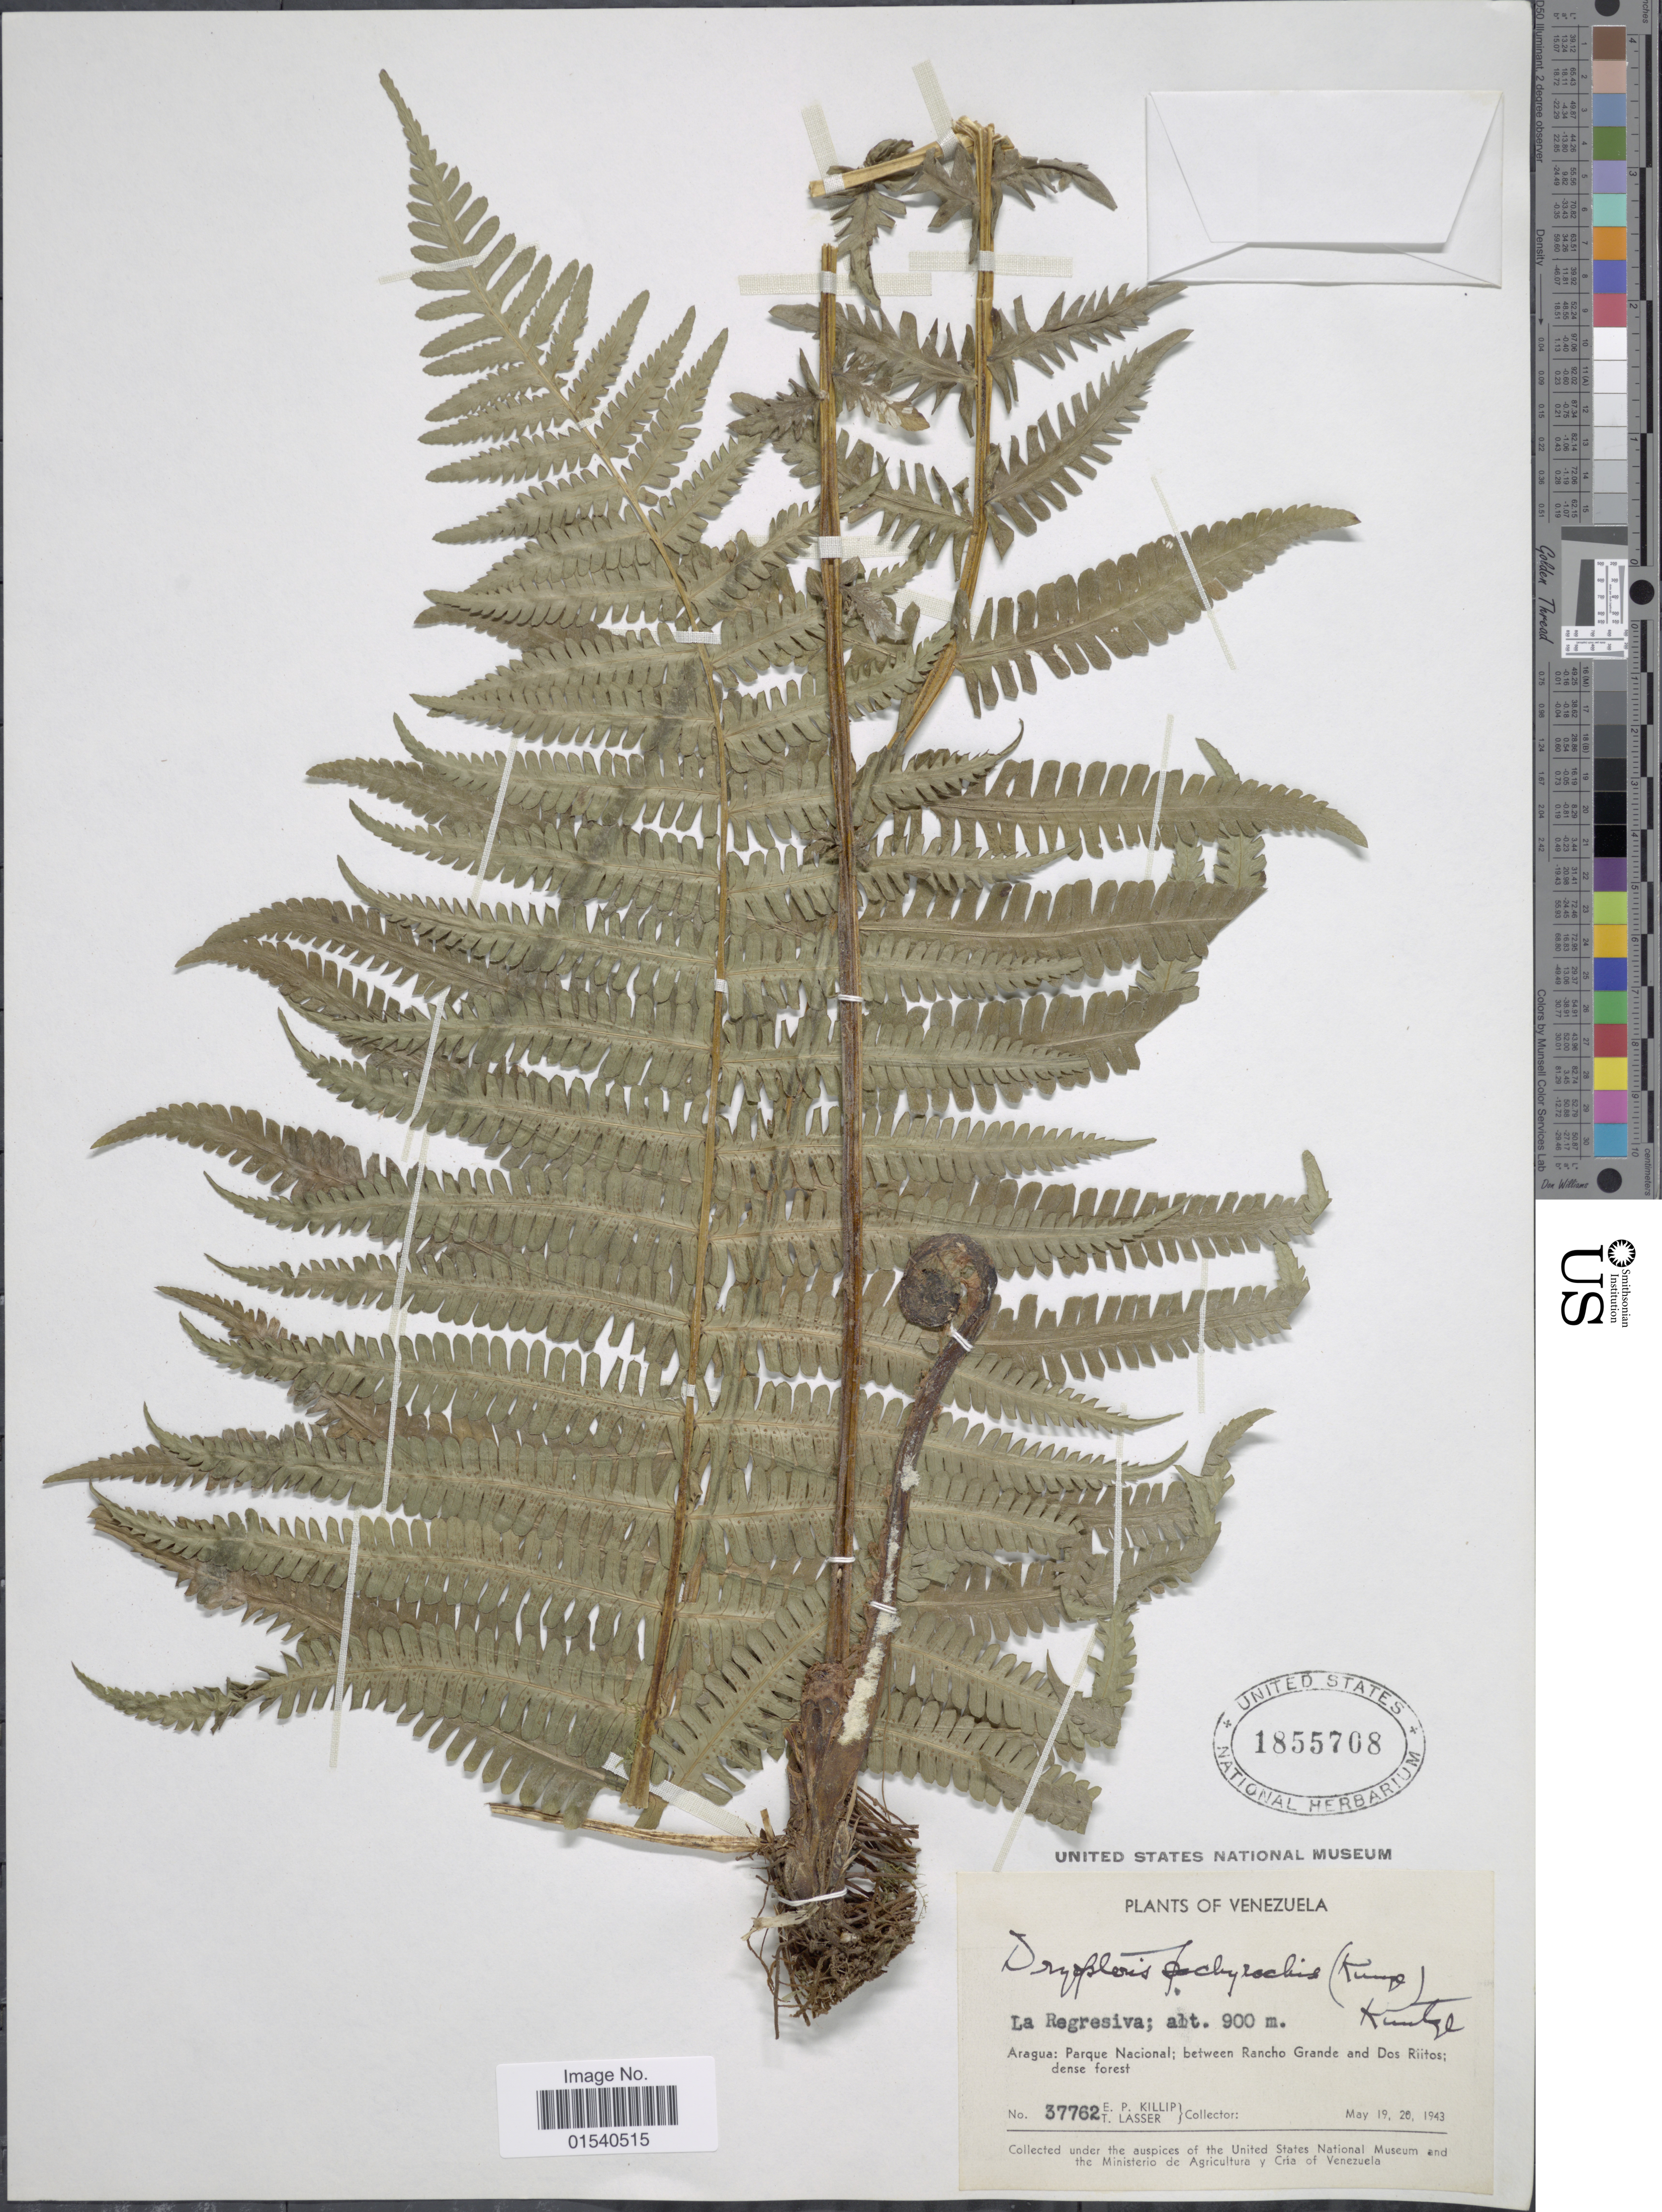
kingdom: Plantae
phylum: Tracheophyta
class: Polypodiopsida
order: Polypodiales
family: Thelypteridaceae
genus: Amauropelta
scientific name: Amauropelta pachyrachis (Kunze) comb. nov., ined 2015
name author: (Kunze)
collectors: E. P. Killip & T. Lasser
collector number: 37762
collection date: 1943-05-19/1943-05-20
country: Venezuela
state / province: Aragua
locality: La Regresiva: Parque Nacional; between Rancho Grande and Dos Riitos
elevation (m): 900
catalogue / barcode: US 1855708